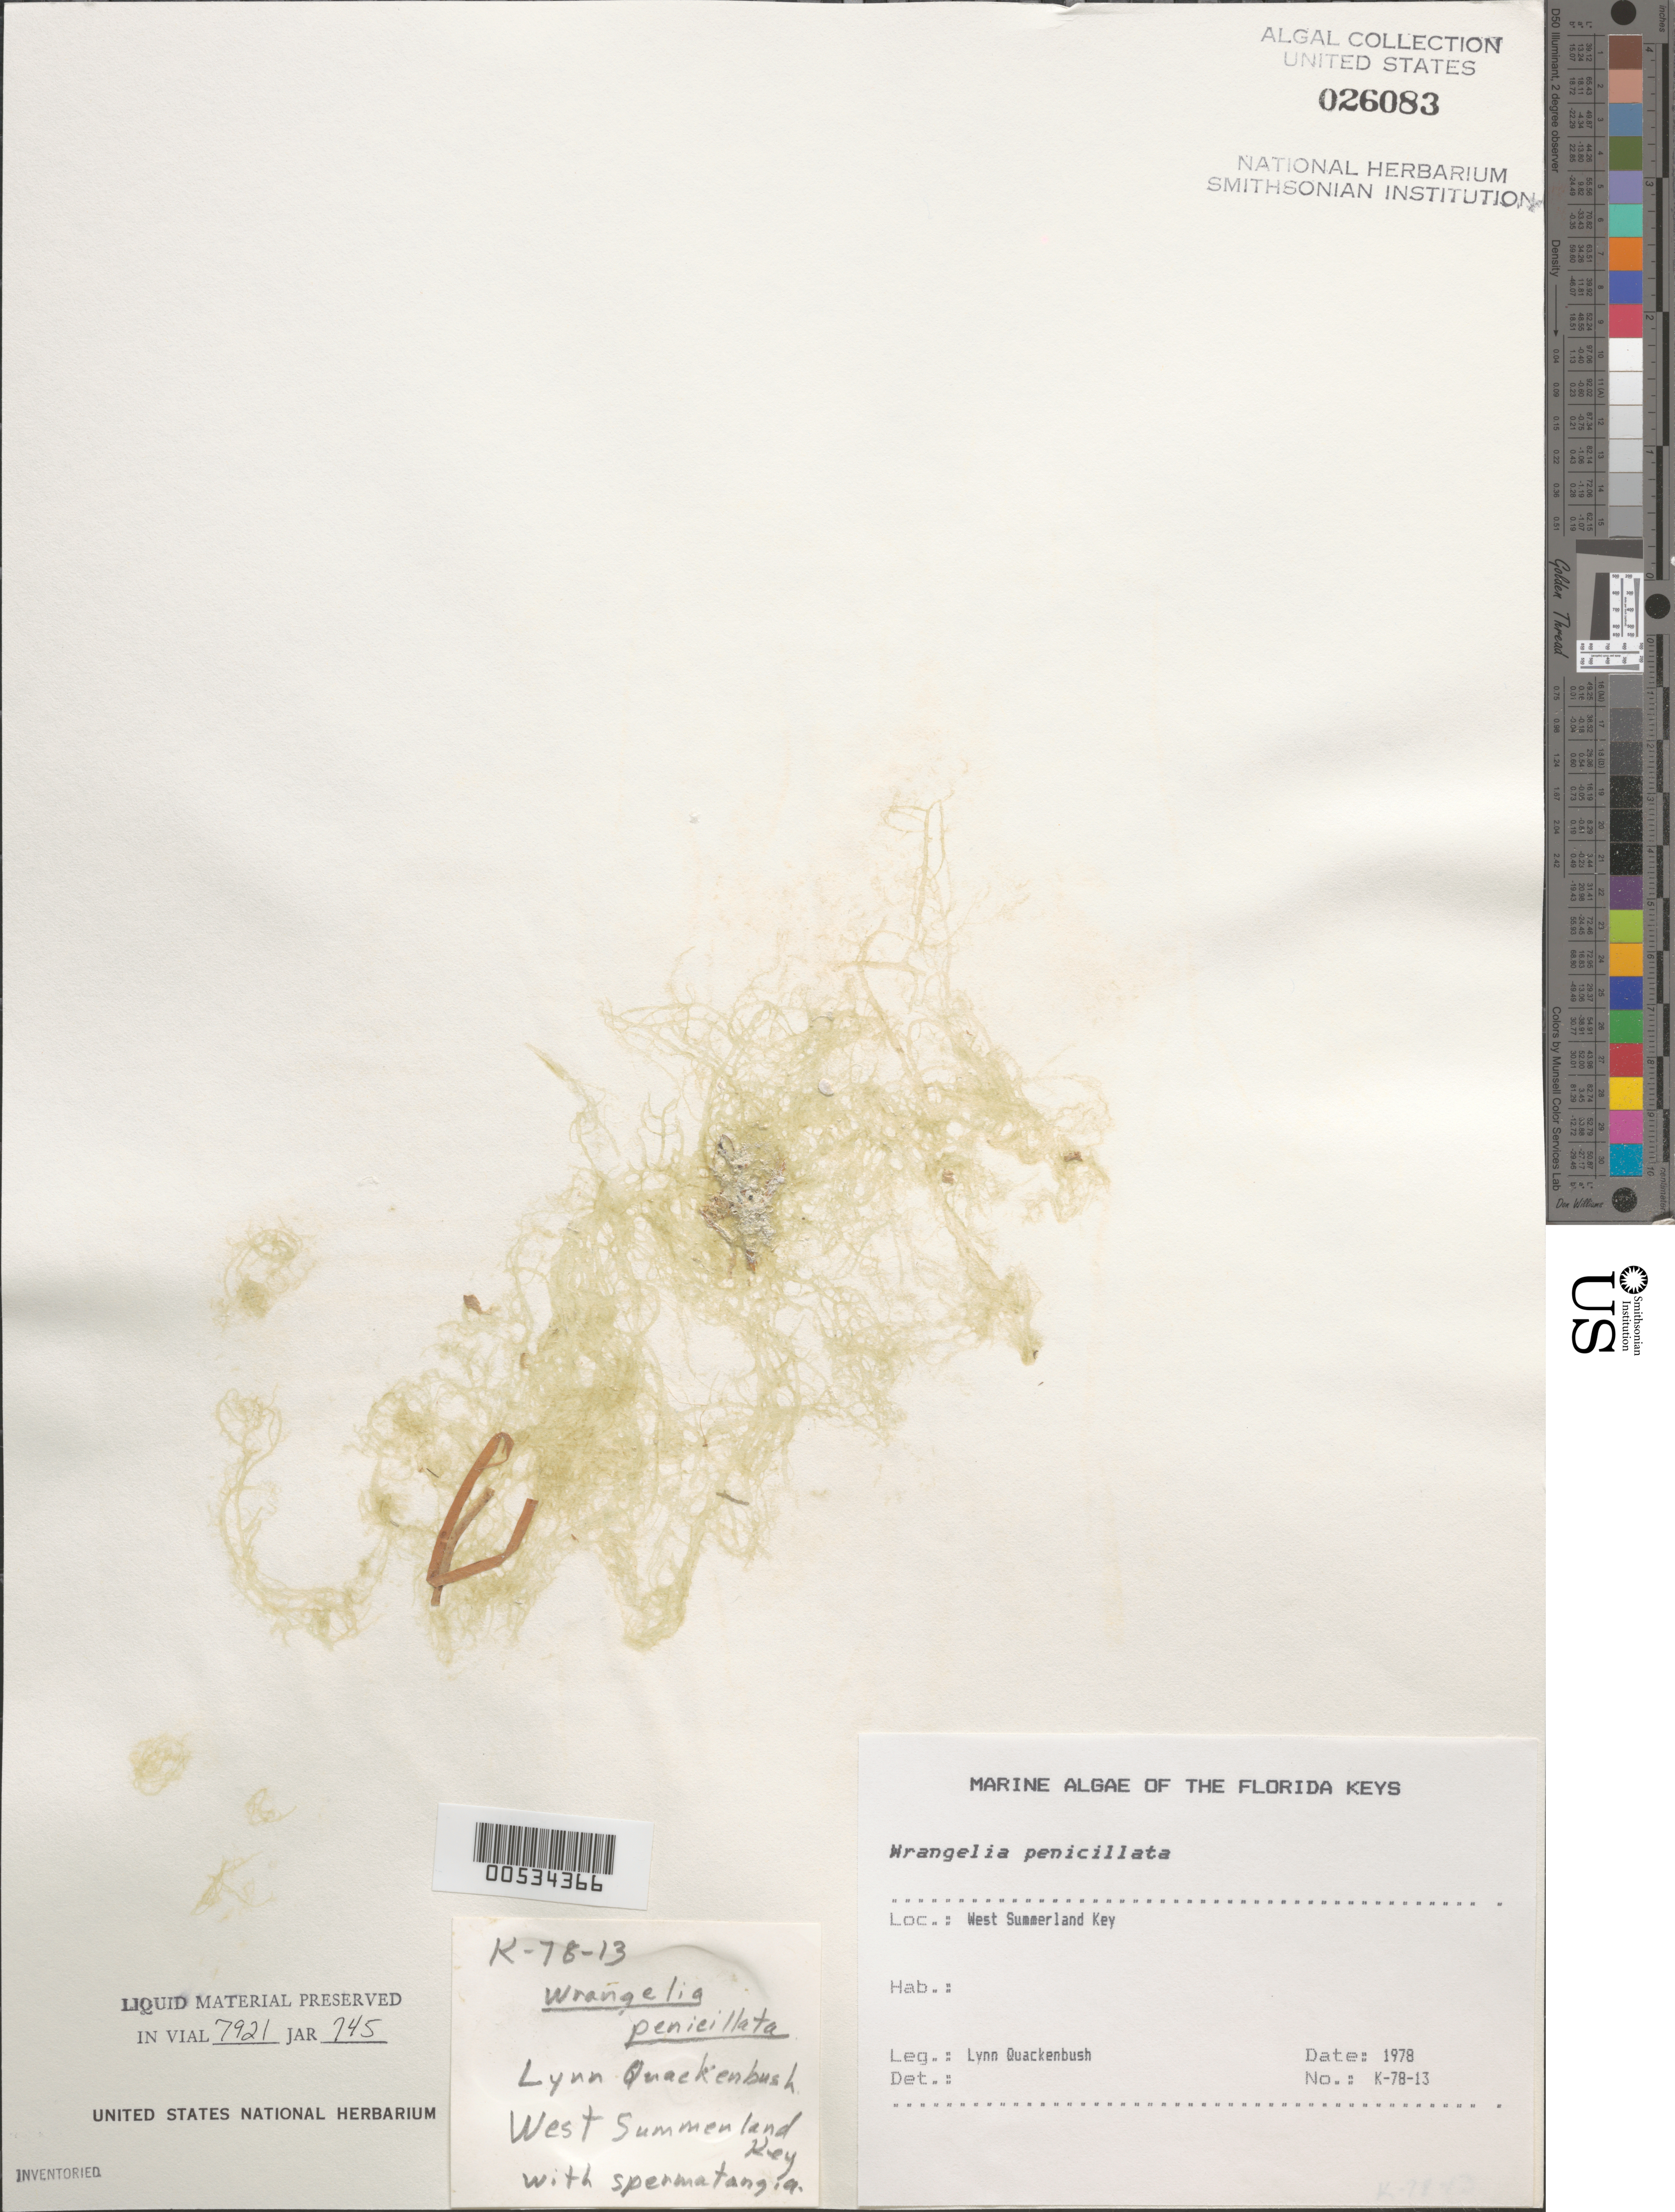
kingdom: Plantae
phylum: Rhodophyta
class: Florideophyceae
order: Ceramiales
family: Wrangeliaceae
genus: Wrangelia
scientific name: Wrangelia penicillata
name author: (C. Agardh) C. Agardh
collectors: L. Quackenbush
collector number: K-78-13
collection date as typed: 1978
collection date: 1978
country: United States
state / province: Florida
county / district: Monroe County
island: West Summerland Key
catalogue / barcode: US 26083